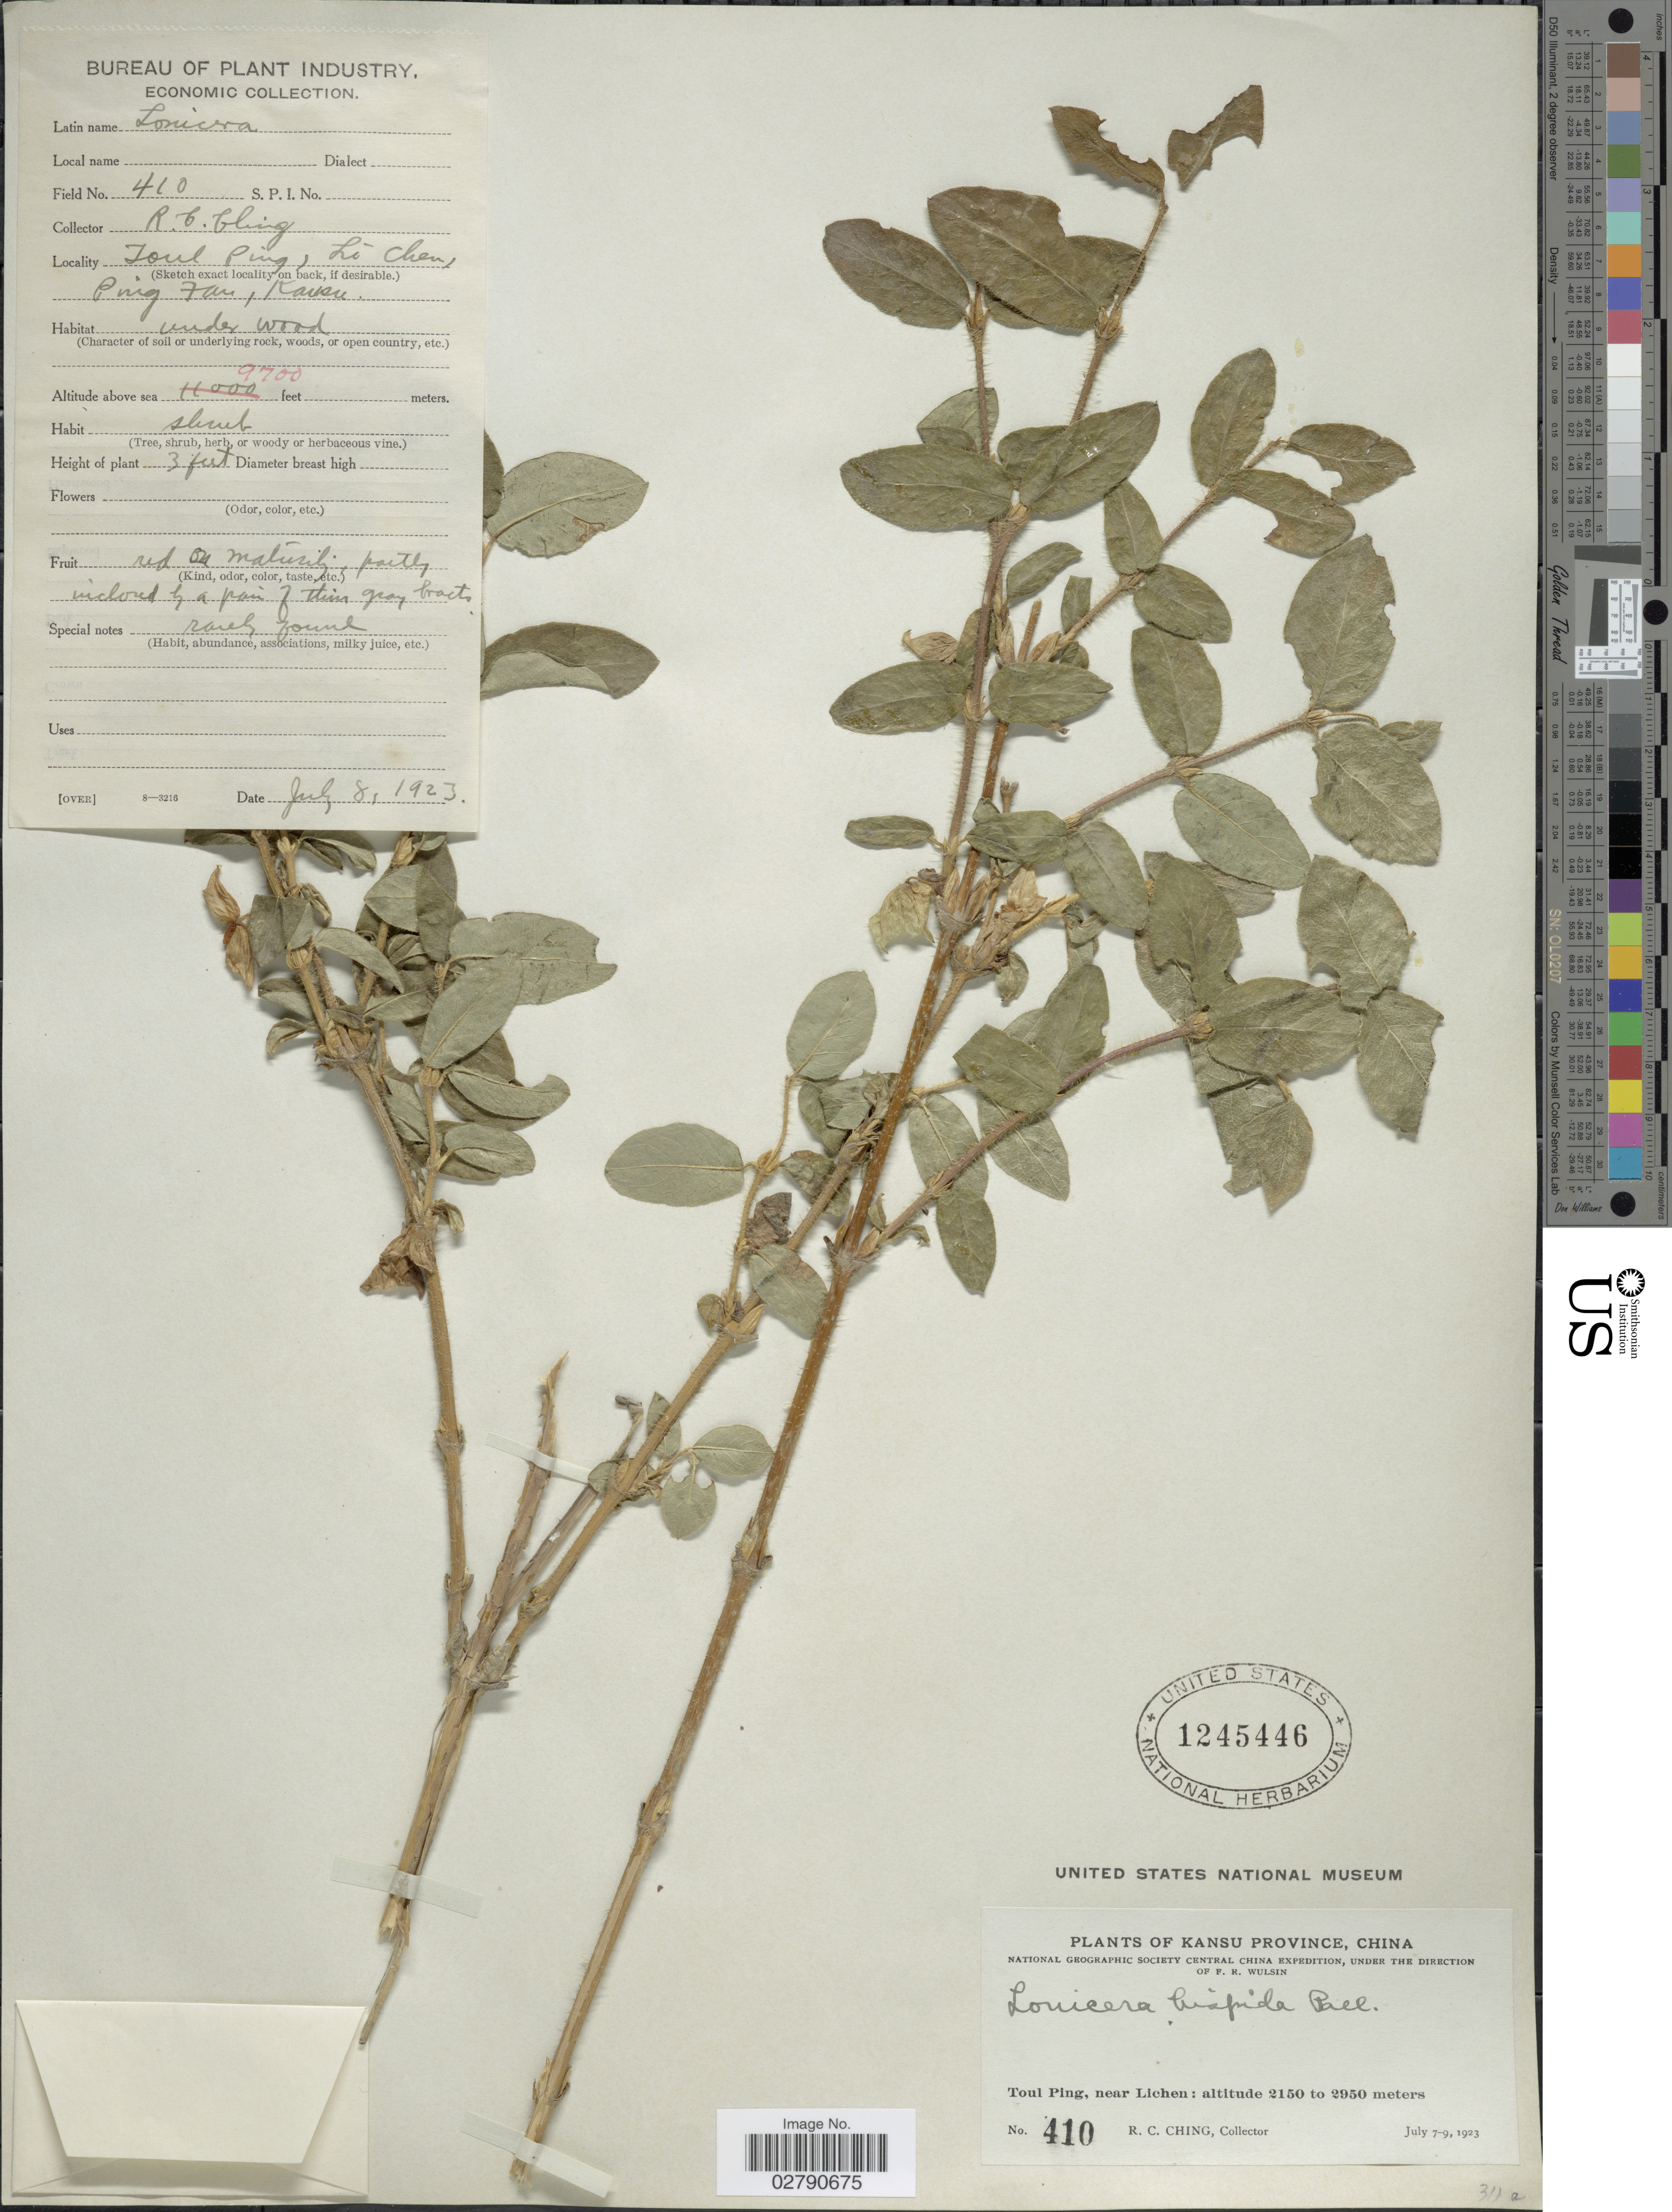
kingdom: Plantae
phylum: Tracheophyta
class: Magnoliopsida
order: Dipsacales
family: Caprifoliaceae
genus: Lonicera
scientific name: Lonicera hispida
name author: Pall. ex Roem. & Schult.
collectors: R. C. Ching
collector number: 410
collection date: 1923-07-08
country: China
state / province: Gansu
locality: Toul Ping, near Lichen, Ping Fan, Kansu Province.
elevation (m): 2957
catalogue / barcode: US 1245446